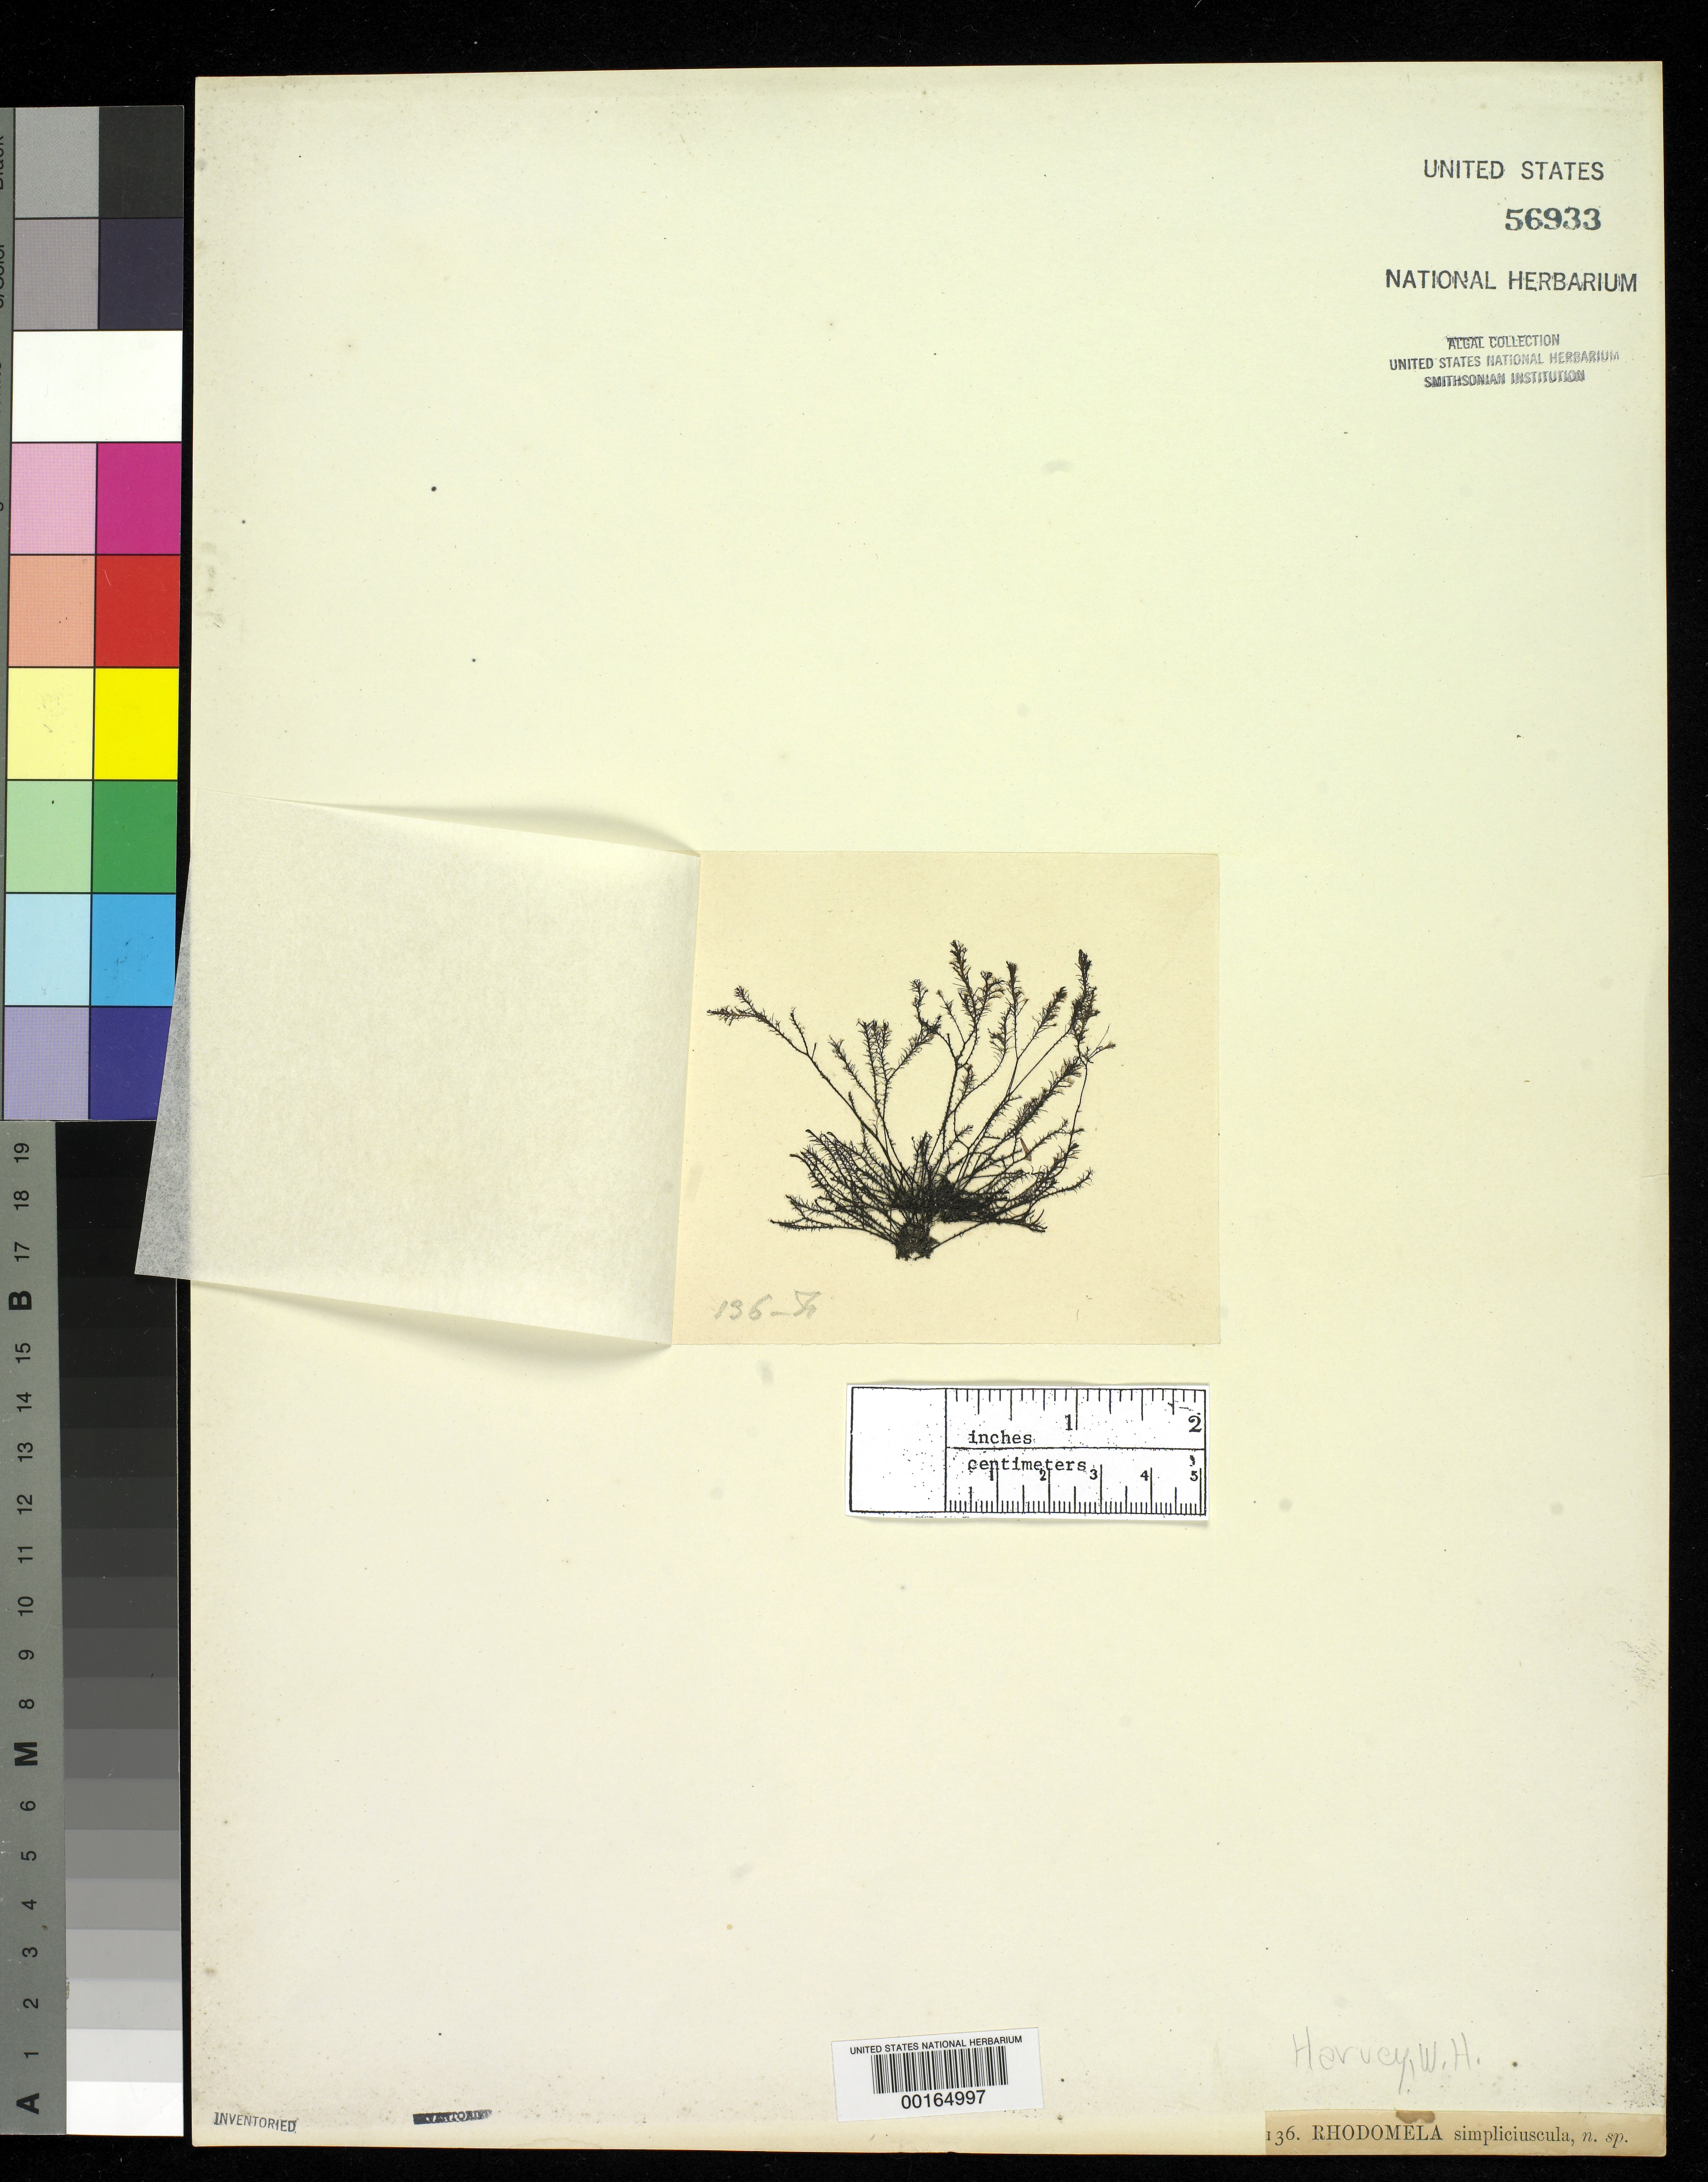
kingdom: Plantae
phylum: Rhodophyta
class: Florideophyceae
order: Ceramiales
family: Rhodomelaceae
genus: Rhodomela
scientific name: Rhodomela simpliciuscula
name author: Harv.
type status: Isotype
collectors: W. Harvey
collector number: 136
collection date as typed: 1854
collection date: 1854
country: Australia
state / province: Victoria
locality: Brighton, Port Phillip.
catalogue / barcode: US 56933